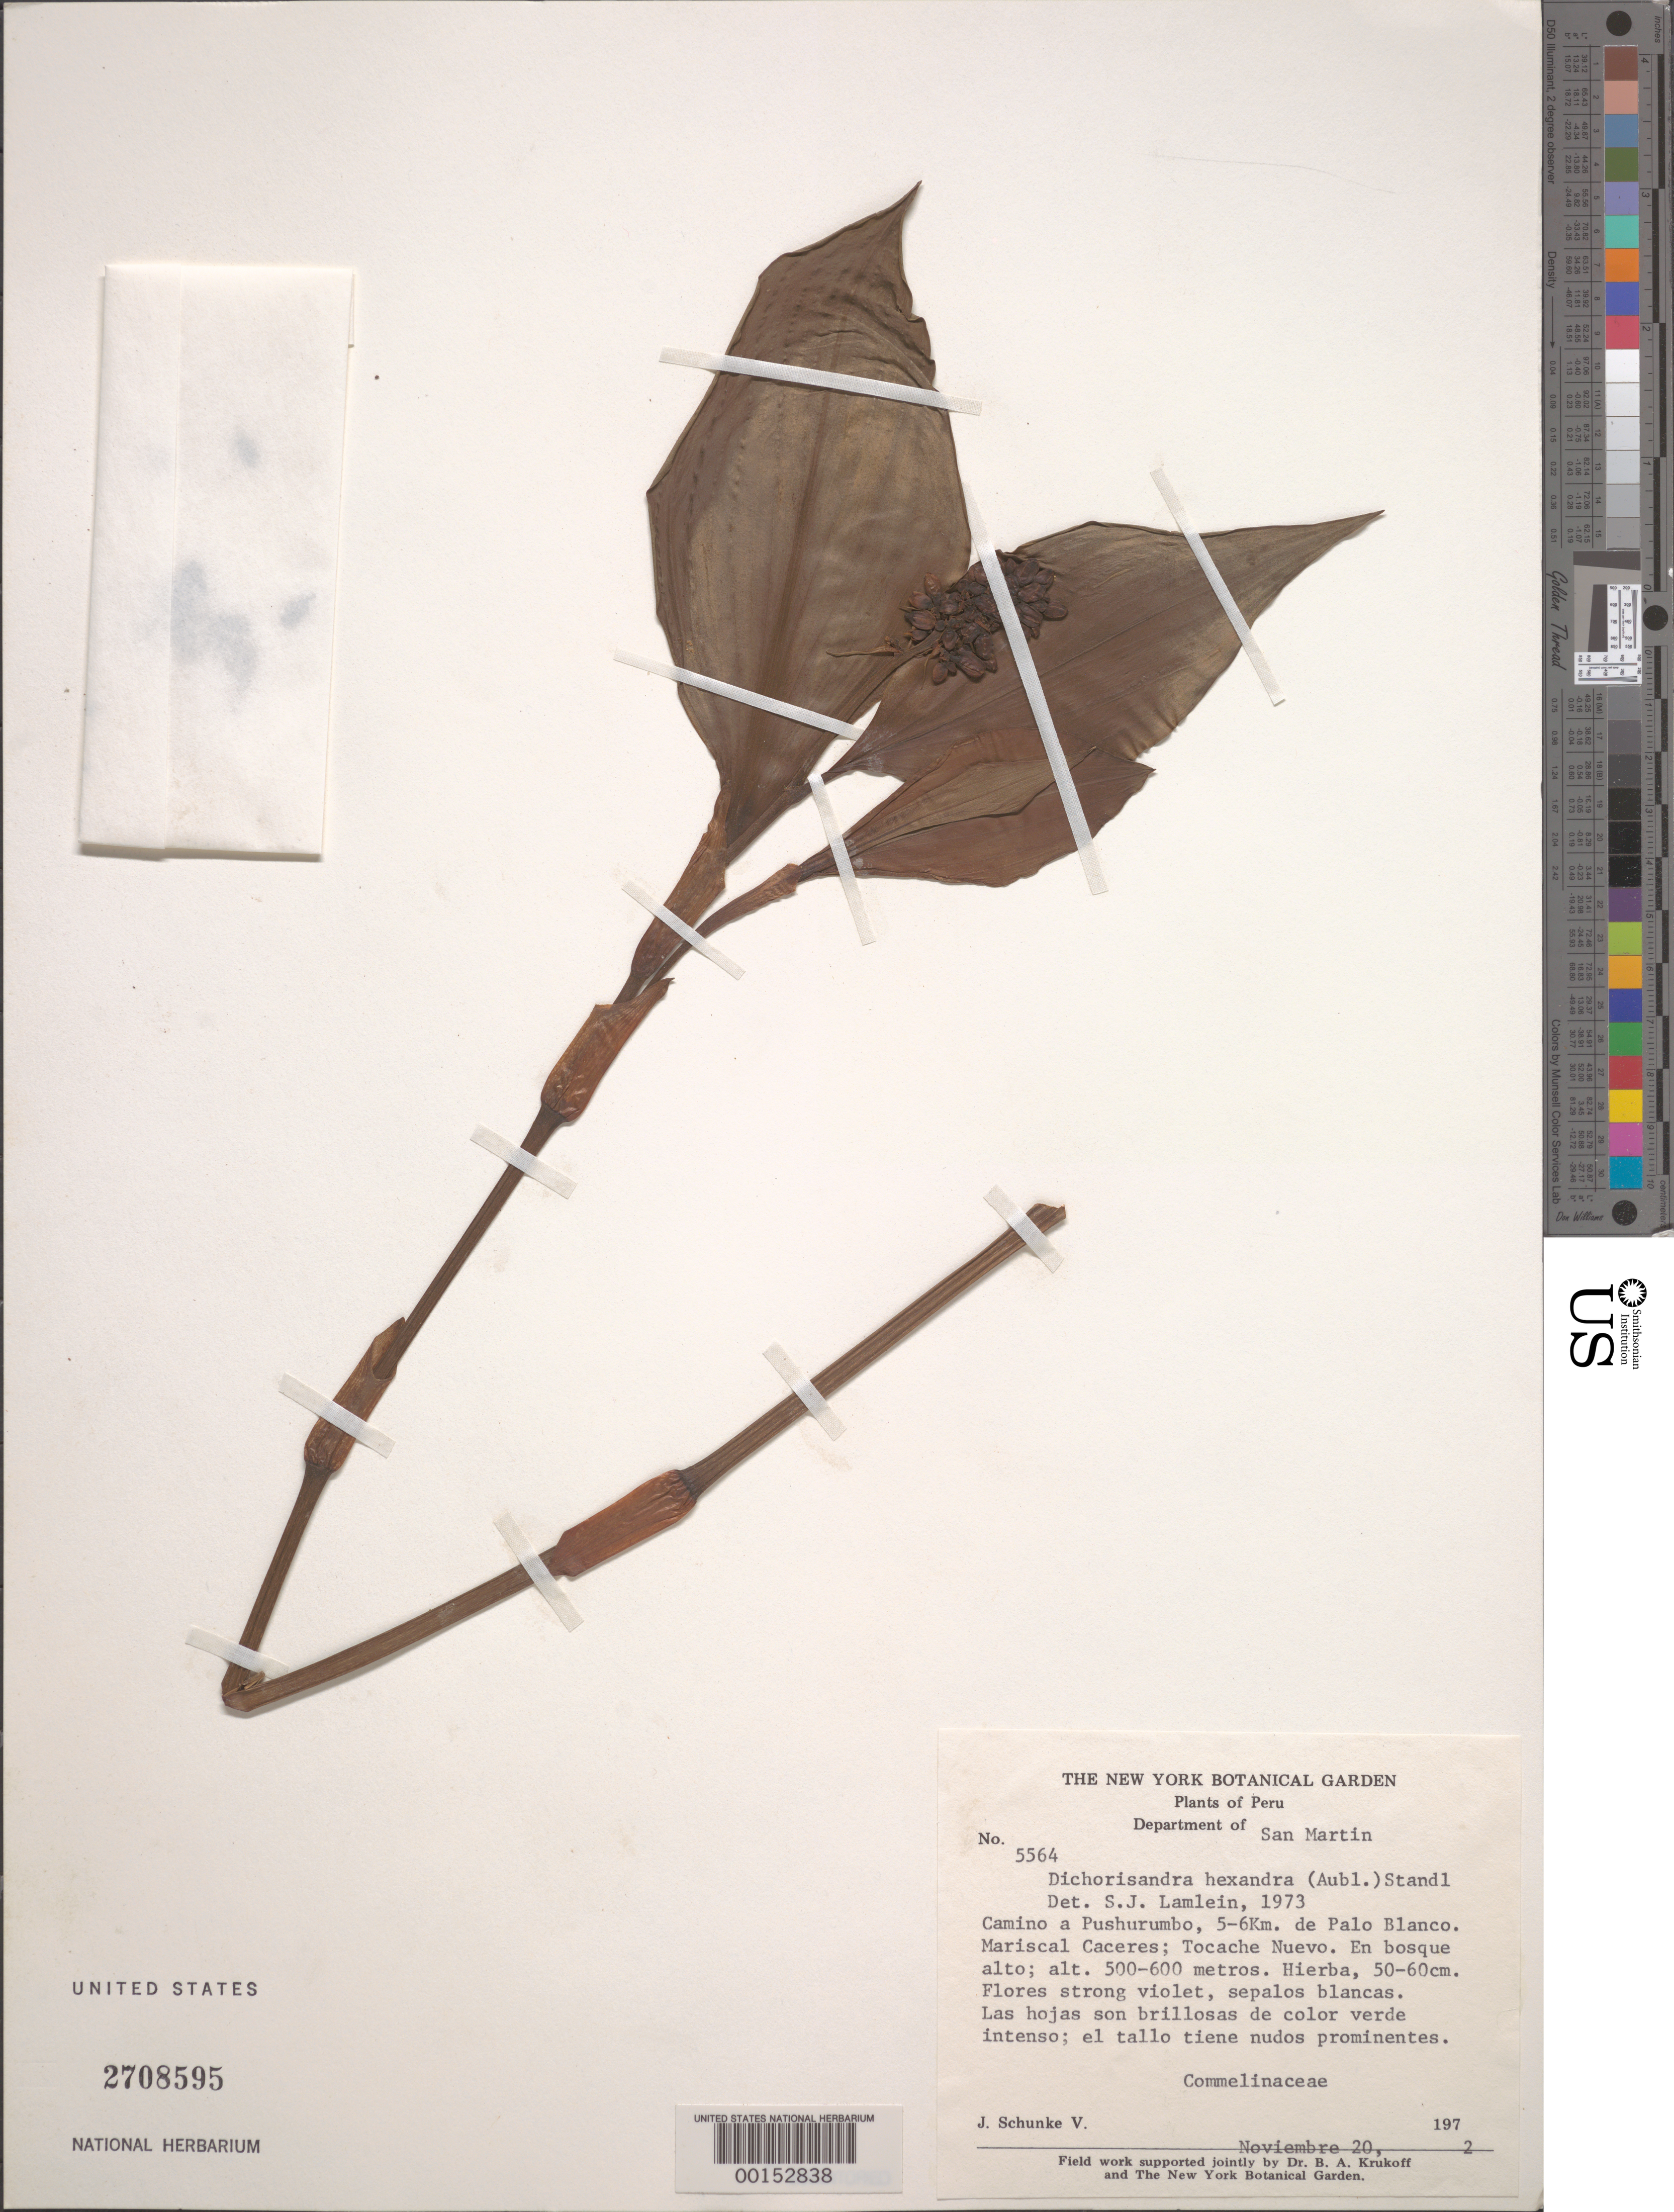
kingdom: Plantae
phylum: Tracheophyta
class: Liliopsida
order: Commelinales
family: Commelinaceae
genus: Dichorisandra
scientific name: Dichorisandra sp.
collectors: J. Schunke Vigo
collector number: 5564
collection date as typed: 20 Nov 1972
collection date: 1972-11-20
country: Peru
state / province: San Martín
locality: Mariscal caceres; tocache nuevo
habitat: Tall forest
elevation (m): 500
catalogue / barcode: US 2708595